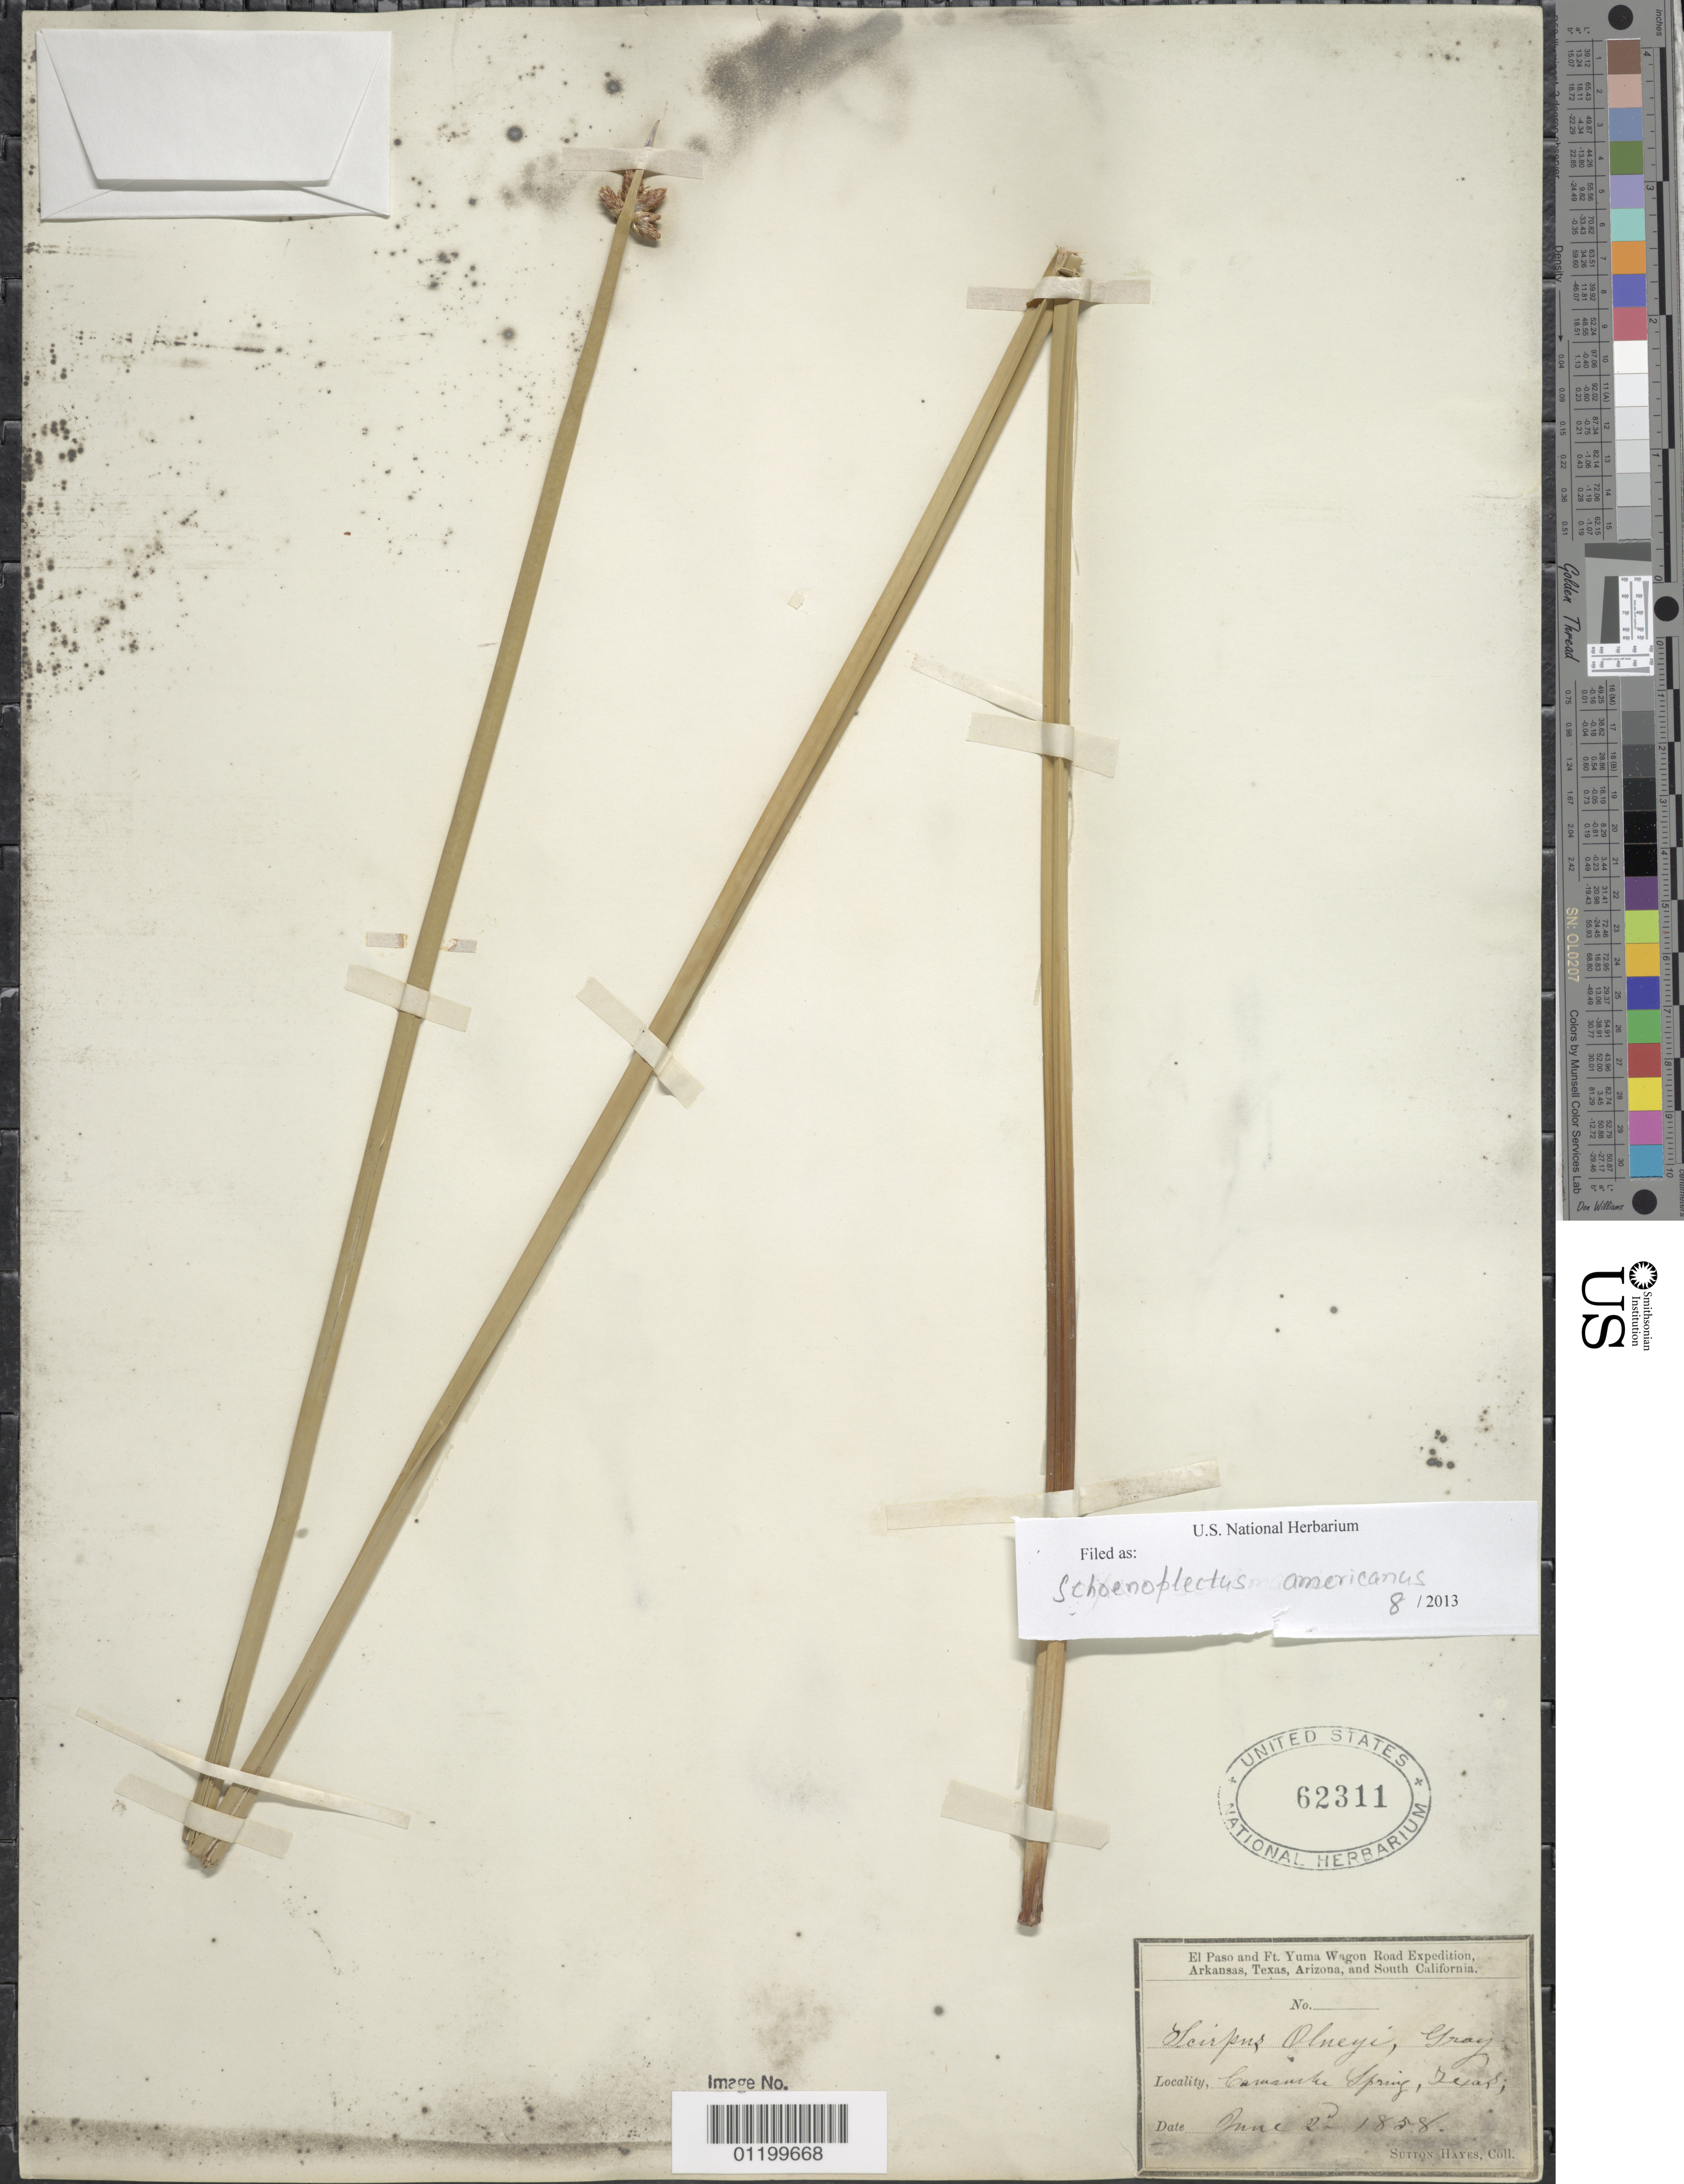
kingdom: Plantae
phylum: Tracheophyta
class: Liliopsida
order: Poales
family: Cyperaceae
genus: Schoenoplectus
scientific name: Schoenoplectus americanus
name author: (Pers.) Volkart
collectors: S. Hayes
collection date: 1858-06-02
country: United States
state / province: Texas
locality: Comanche Springs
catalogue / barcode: US 62311